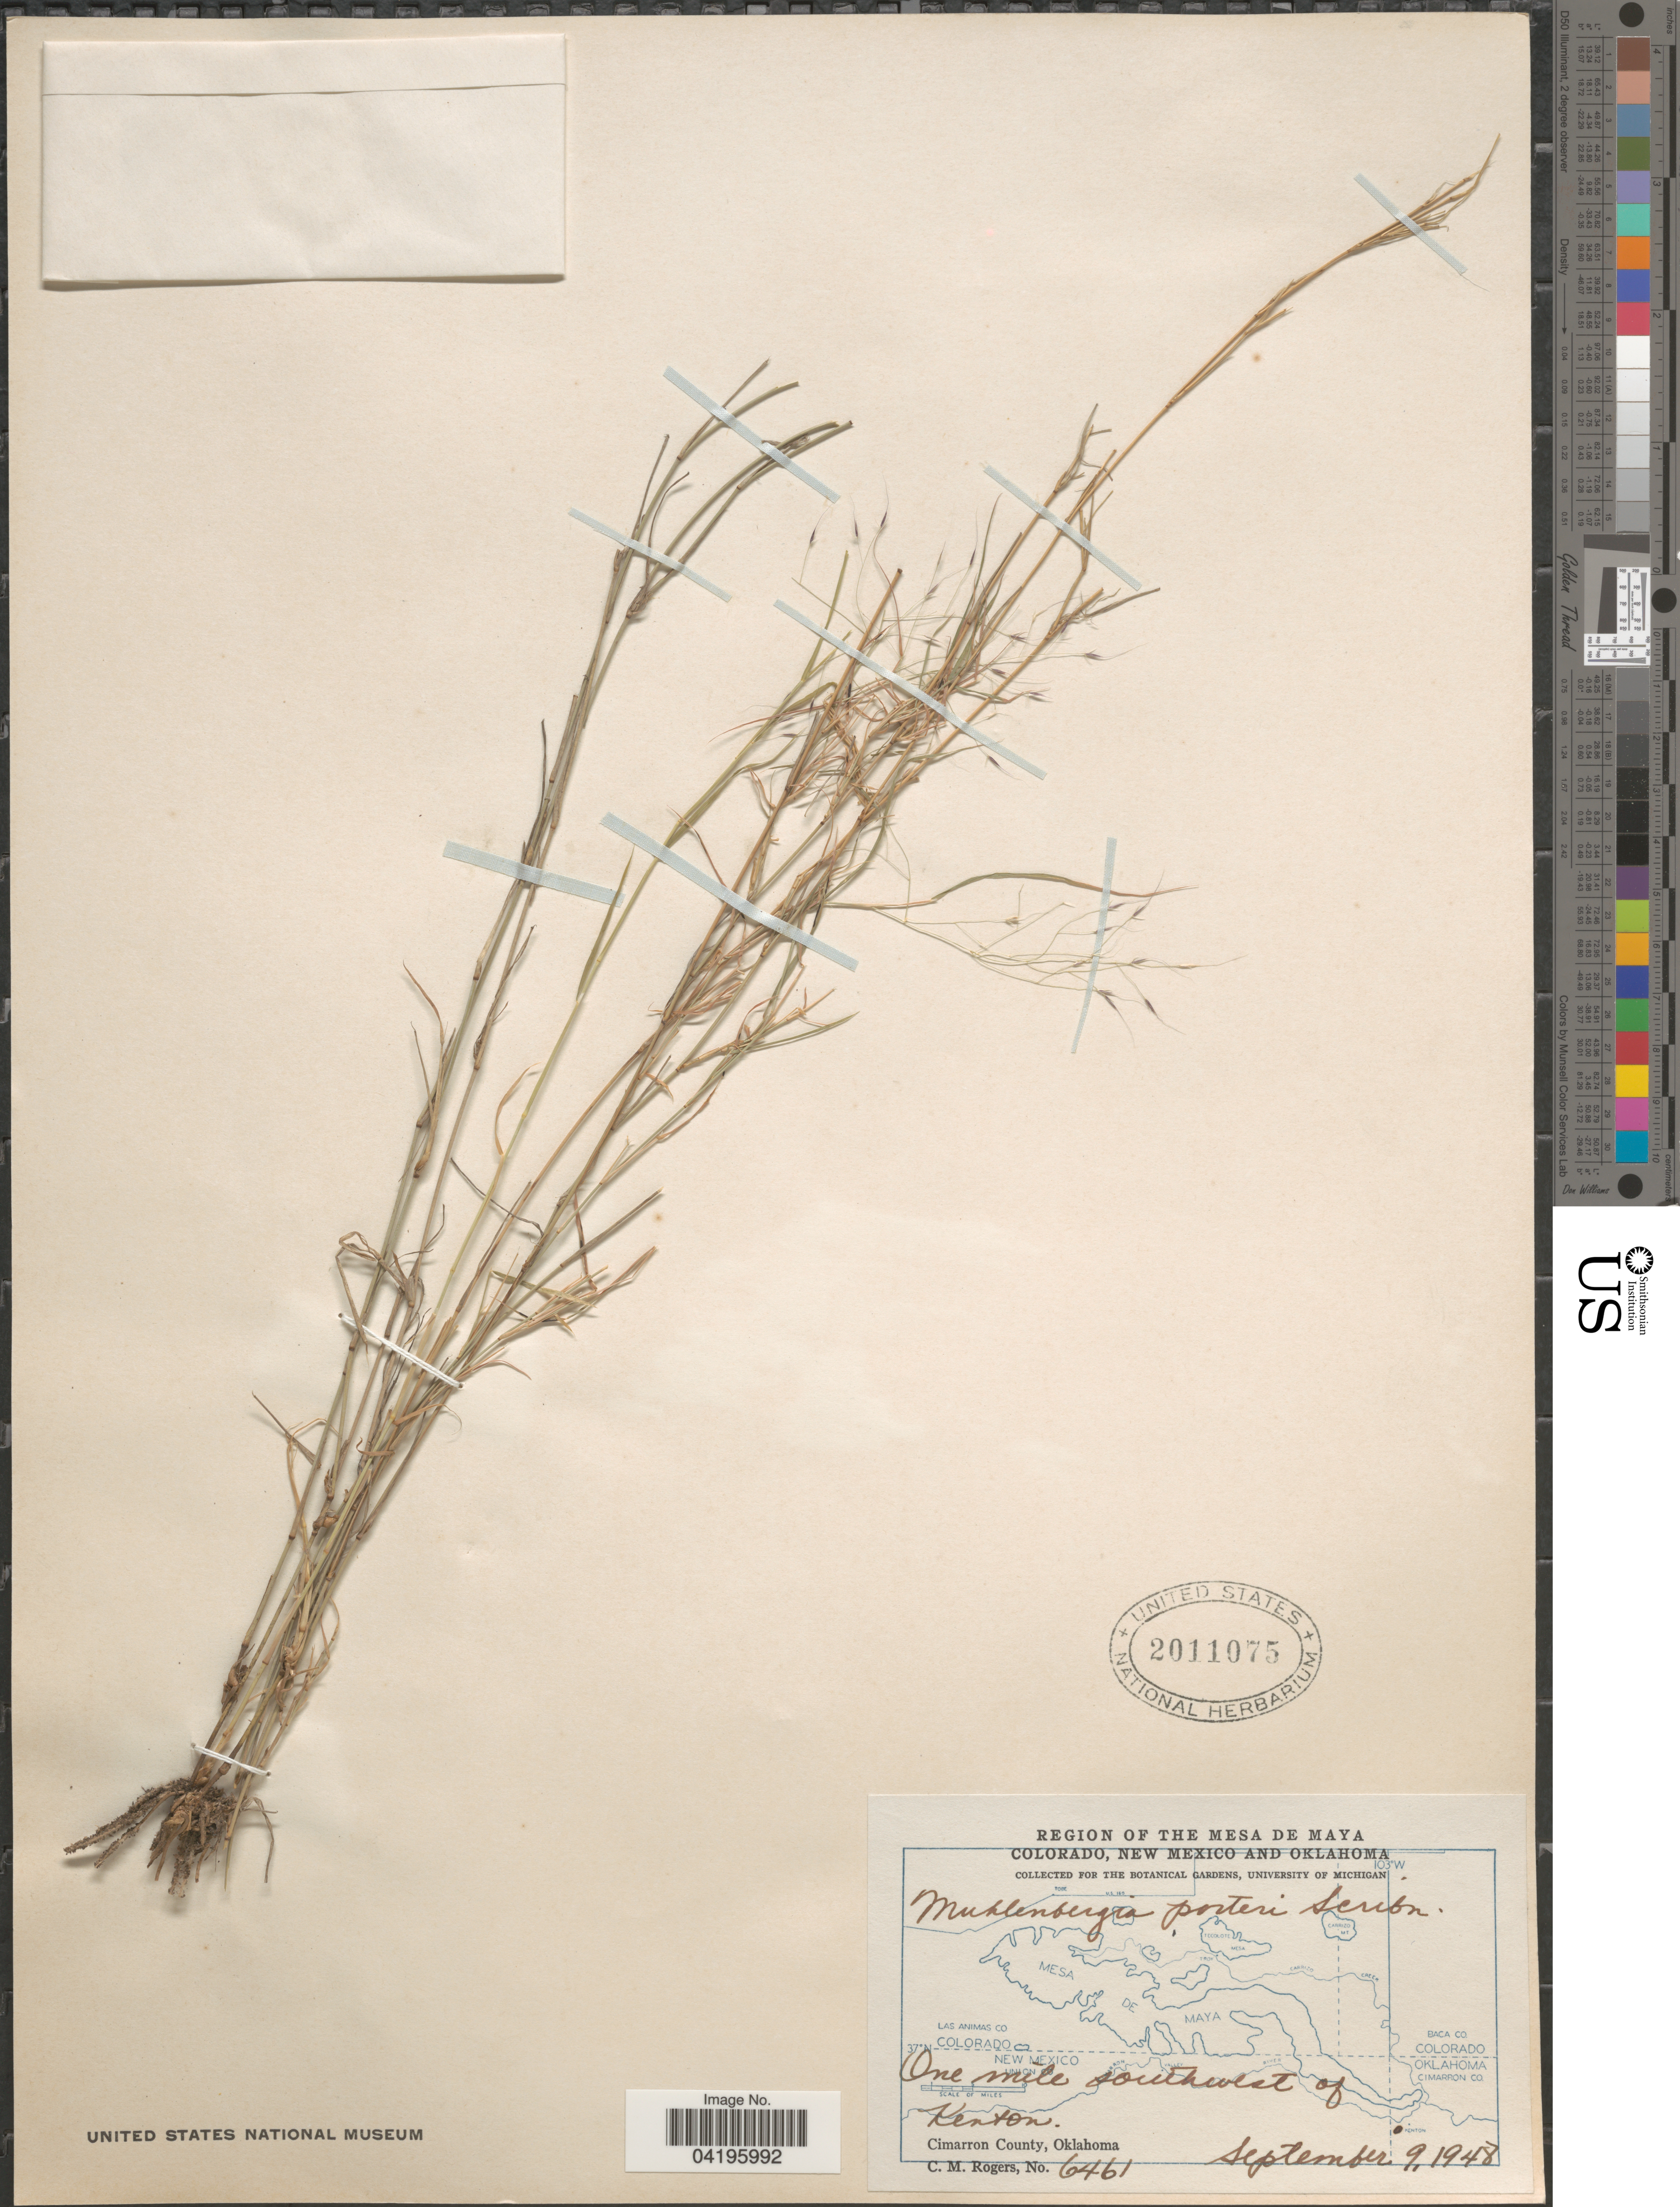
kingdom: Plantae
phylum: Tracheophyta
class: Liliopsida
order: Poales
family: Poaceae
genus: Muhlenbergia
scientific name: Muhlenbergia porteri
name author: Scribn. in W.J. Beal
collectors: C. M. Rogers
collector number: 6461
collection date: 1948-09-09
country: United States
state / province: Oklahoma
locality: Region of the Mesa de Maya. One mile southwest of Kenton. Cimarron County.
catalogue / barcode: US 2011075